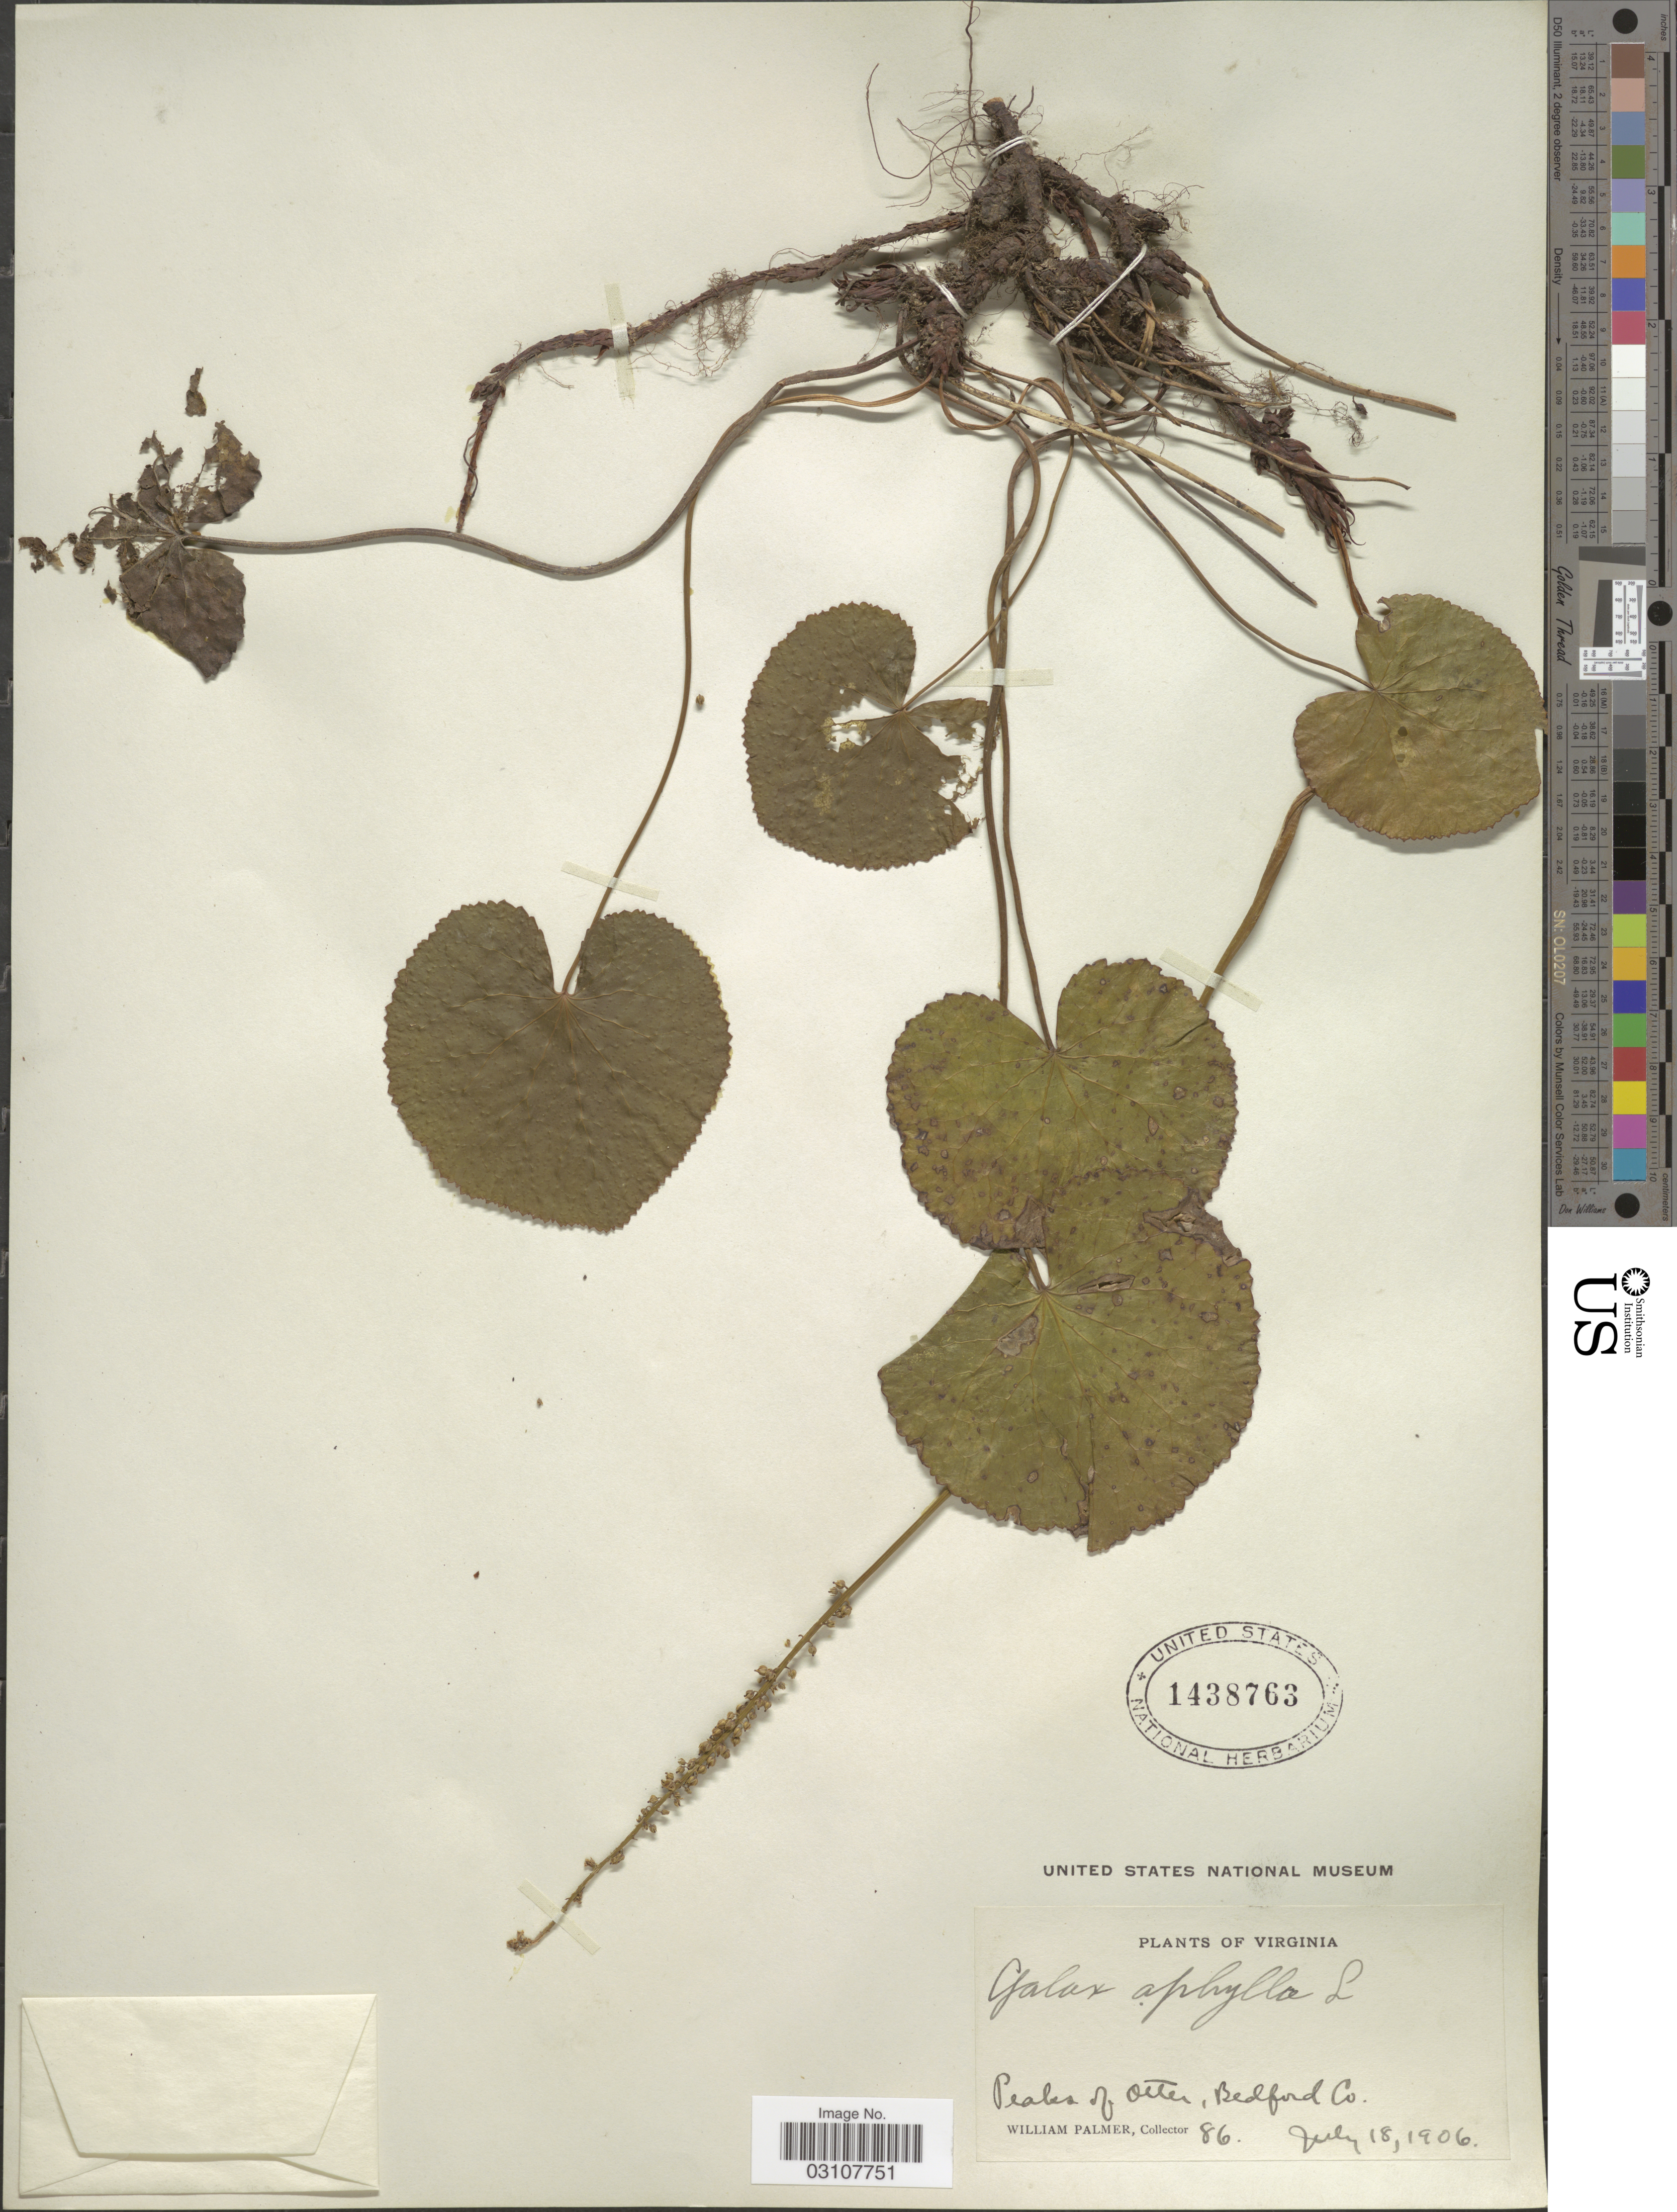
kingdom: Plantae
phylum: Tracheophyta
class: Magnoliopsida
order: Ericales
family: Diapensiaceae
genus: Galax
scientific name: Galax urceolata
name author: (Poir.) Brummitt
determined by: Gaynor, Michelle L., (FLAS), University of Florida (UNITED STATES)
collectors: W. Palmer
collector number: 86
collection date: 1906-07-18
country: United States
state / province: Virginia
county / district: Bedford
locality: Peaks of Otter, Bedford Co.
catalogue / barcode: US 1438763